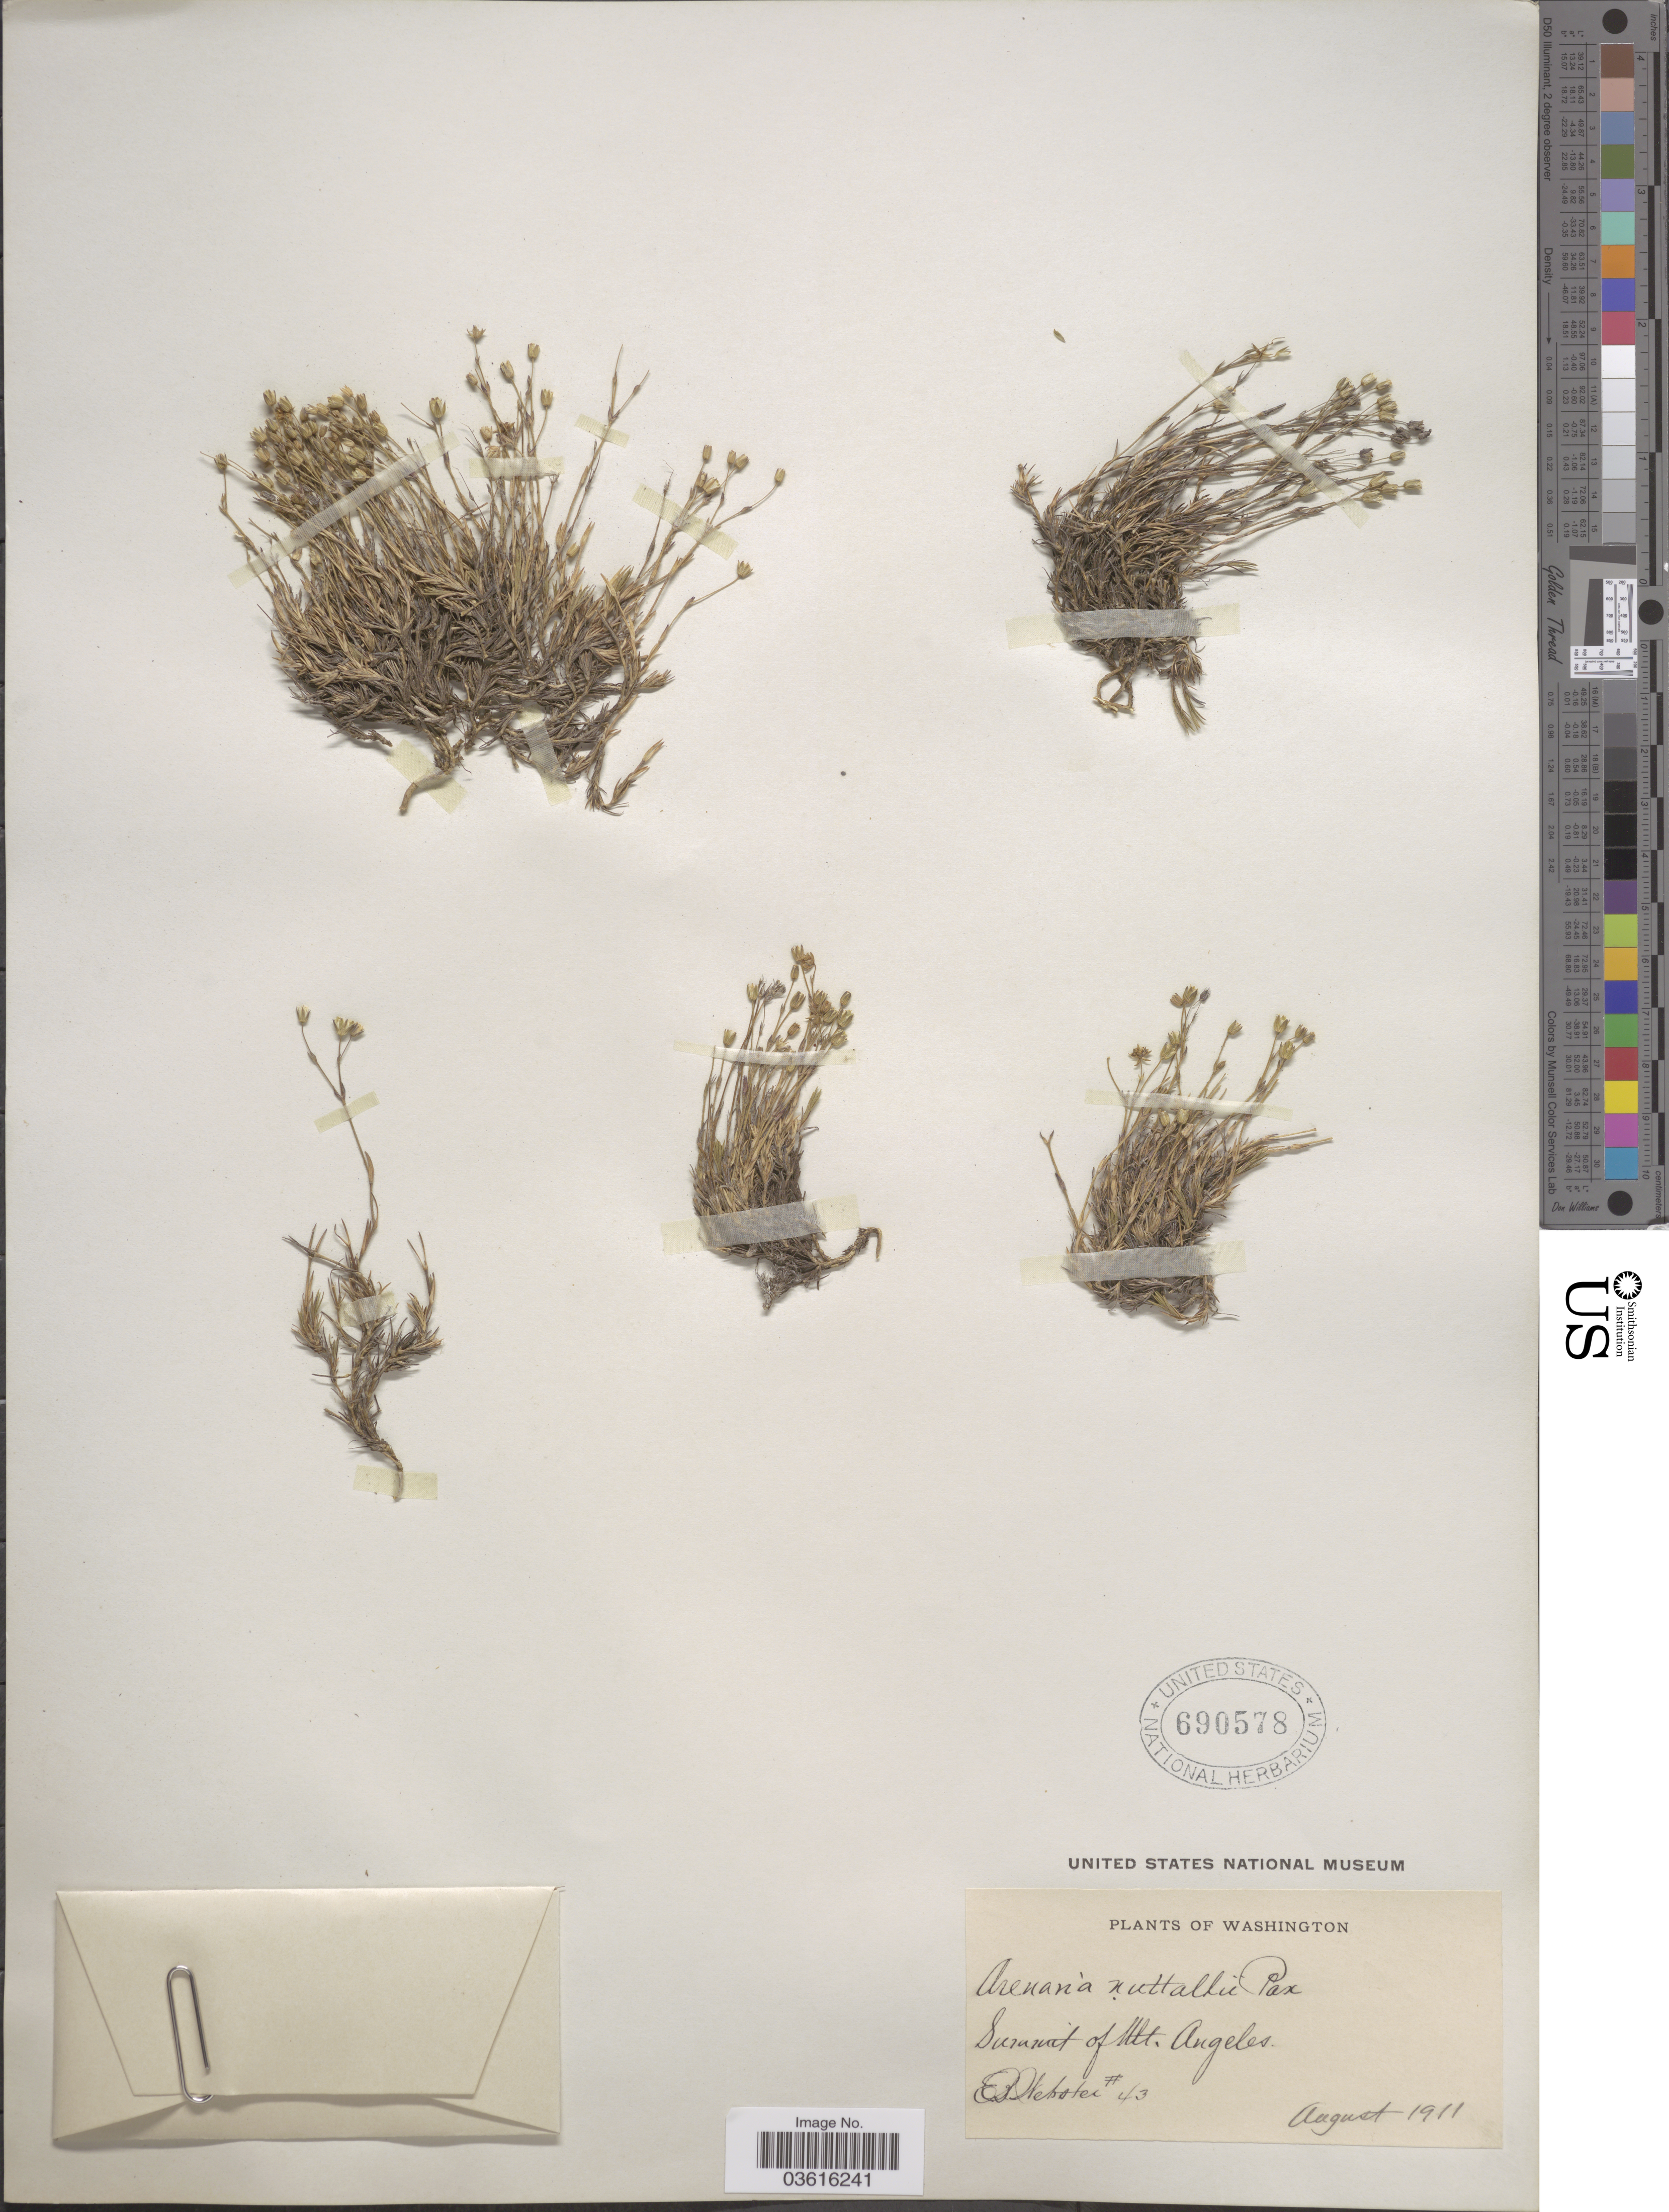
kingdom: Plantae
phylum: Tracheophyta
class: Magnoliopsida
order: Caryophyllales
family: Caryophyllaceae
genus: Minuartia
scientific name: Minuartia nuttallii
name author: (Pax) Briq.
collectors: E. B. Webster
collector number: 43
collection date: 1911-08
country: United States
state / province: Washington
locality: Summit of Mt. Angeles.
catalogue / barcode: US 690578